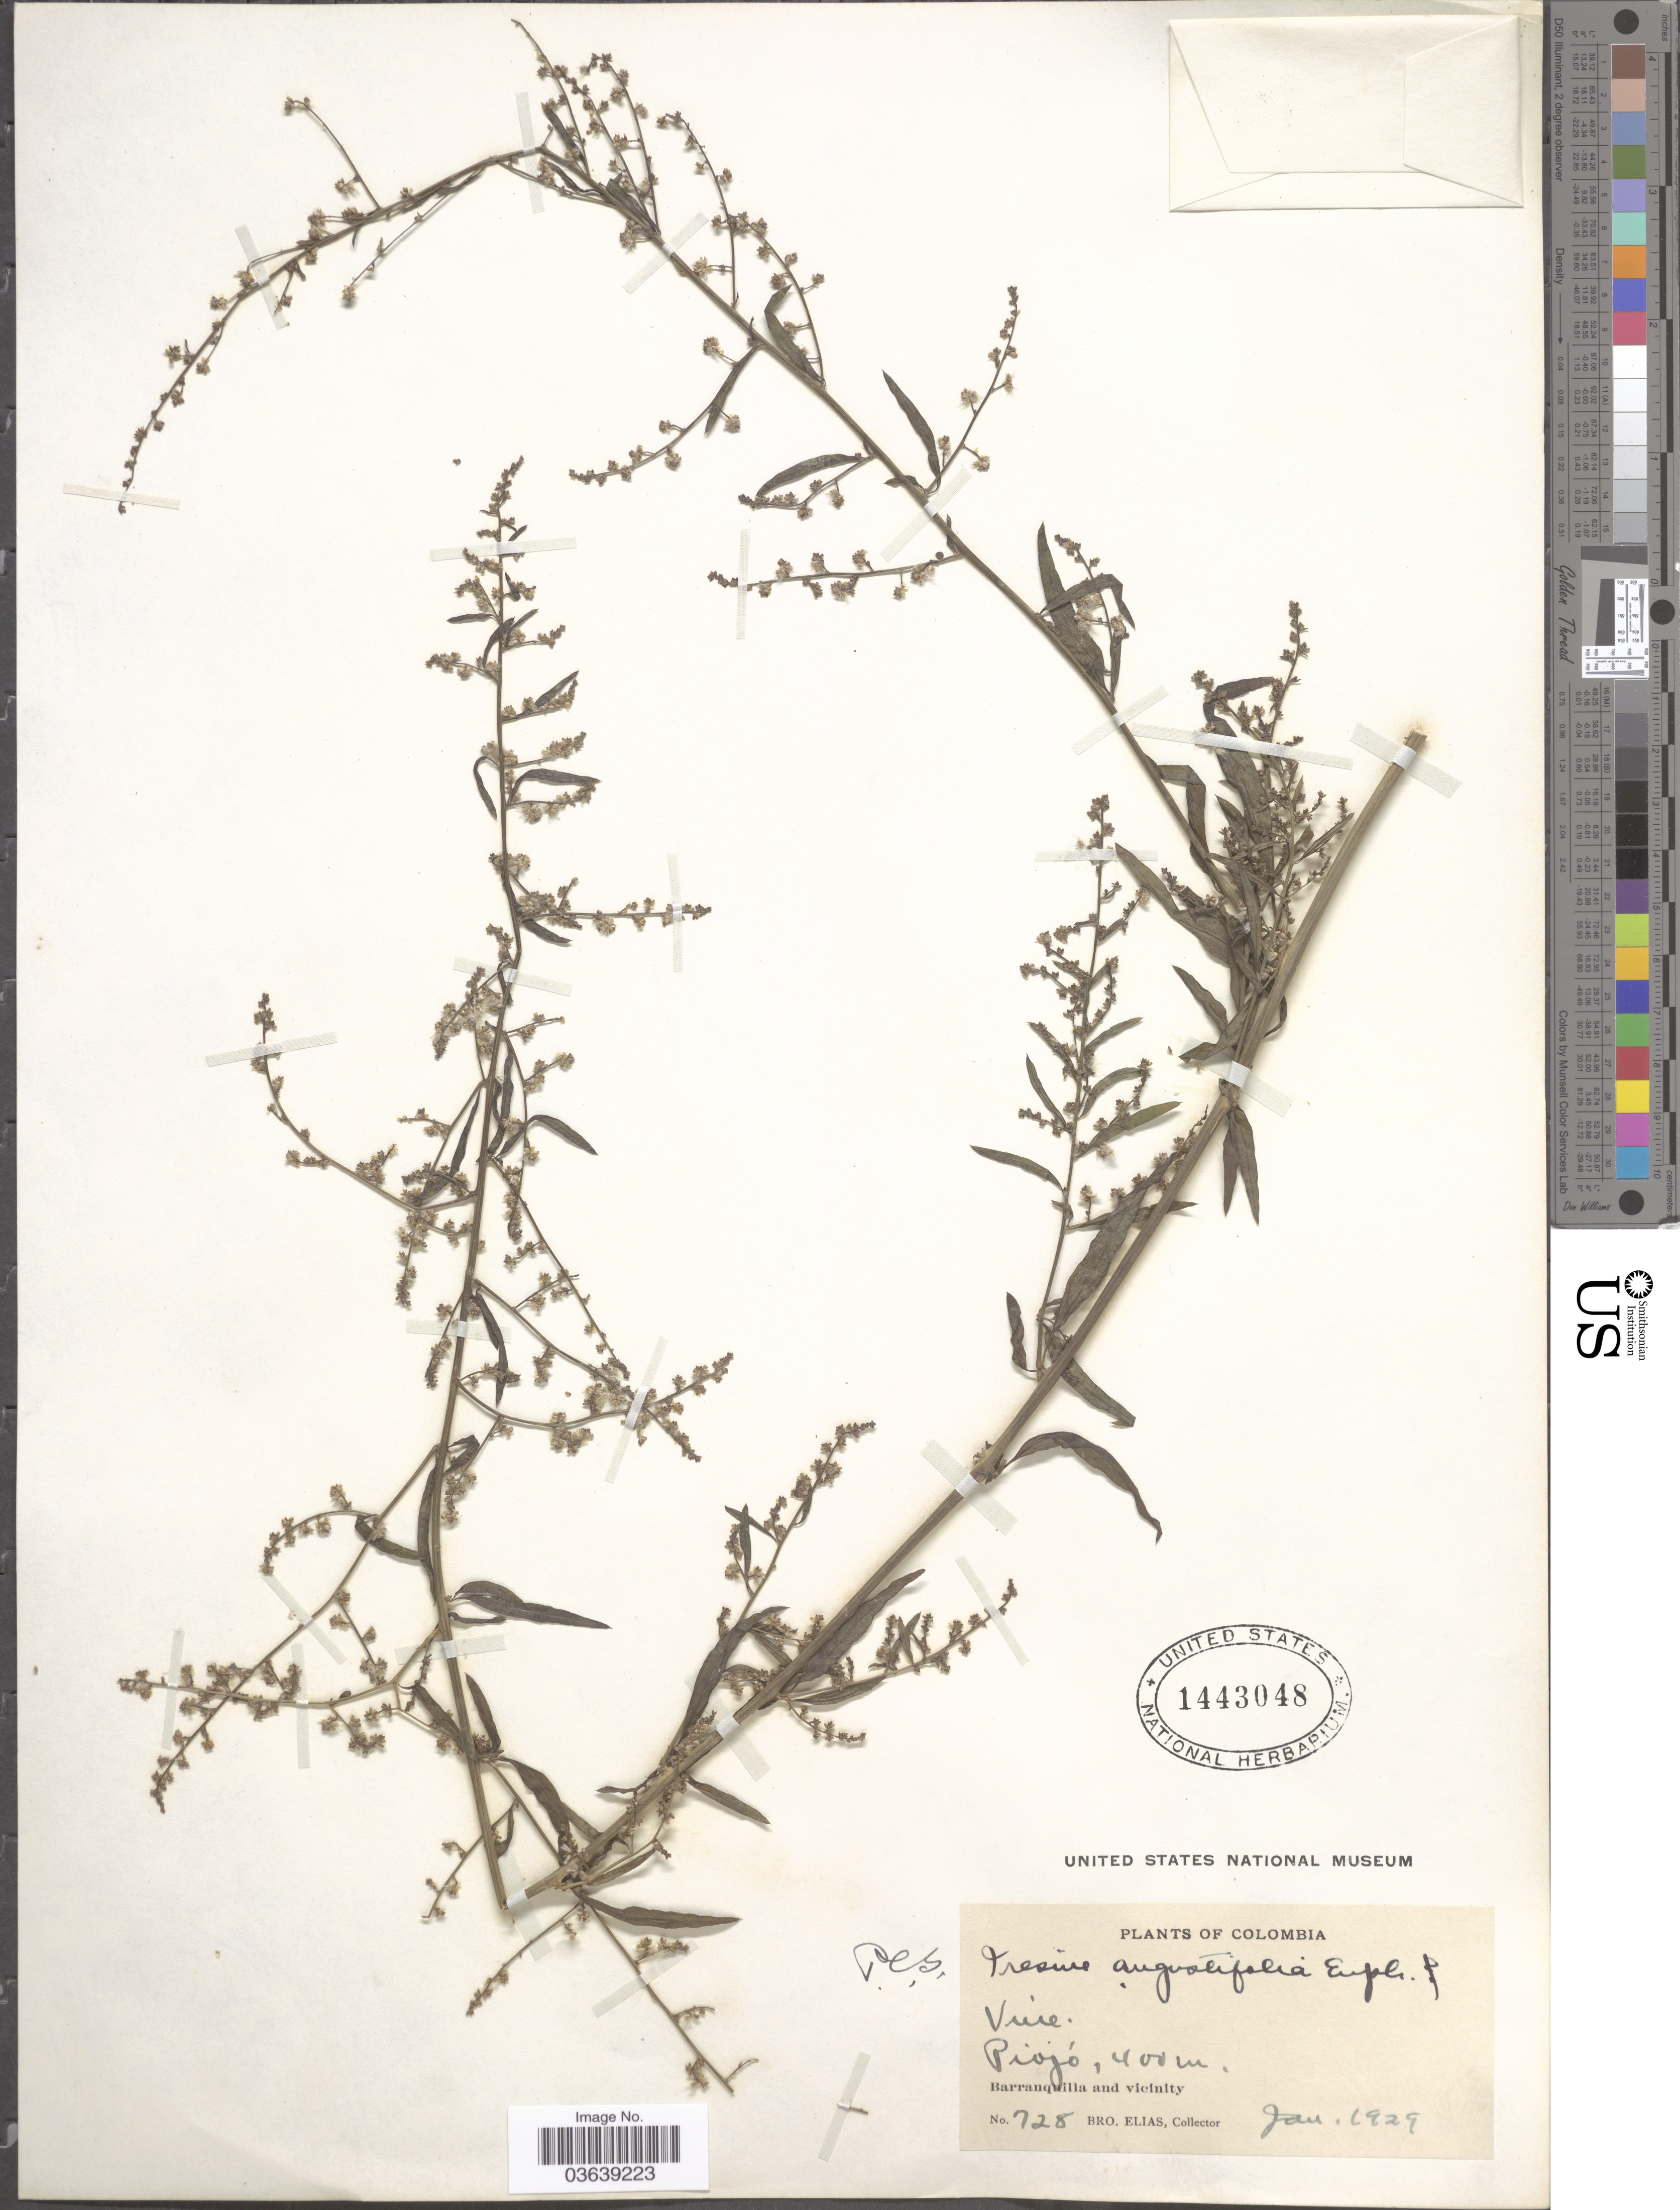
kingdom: Plantae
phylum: Tracheophyta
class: Magnoliopsida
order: Caryophyllales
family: Amaranthaceae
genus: Iresine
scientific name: Iresine angustifolia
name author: Euphrasén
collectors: Bro. Elias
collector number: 728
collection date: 1929-01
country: Colombia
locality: Piojó. Barranquilla and vicinity.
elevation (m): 400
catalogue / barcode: US 1443048